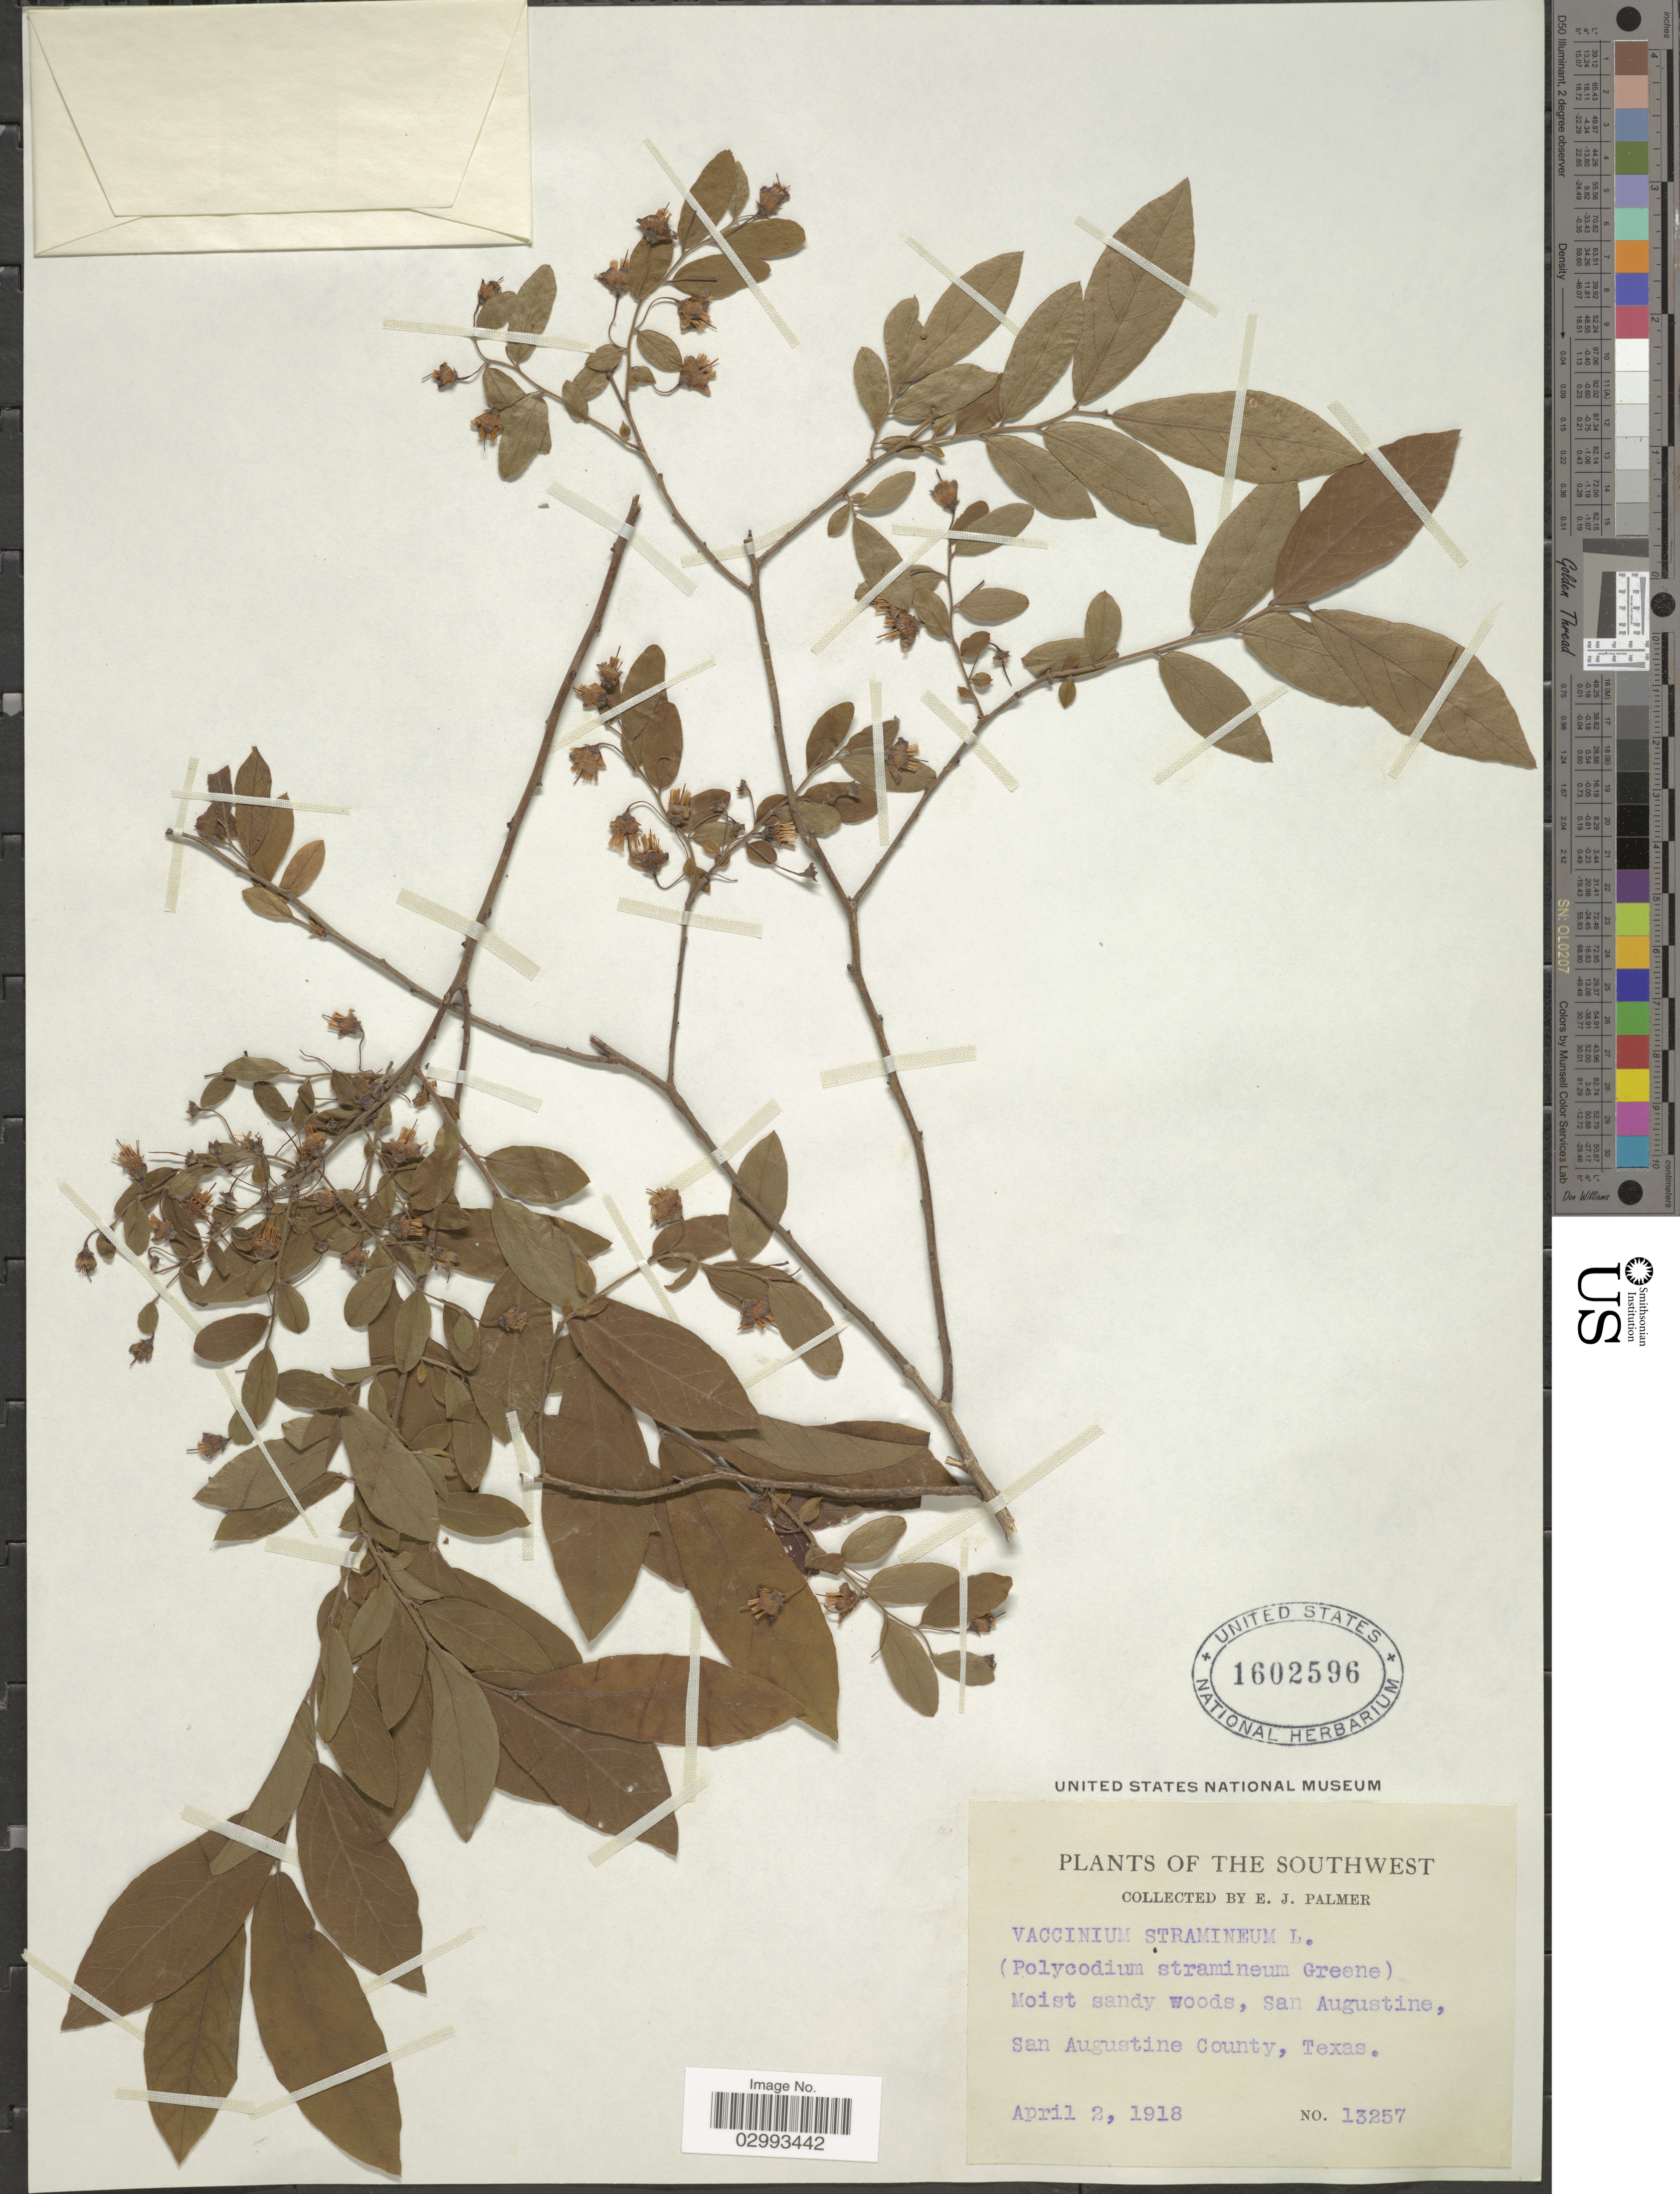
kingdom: Plantae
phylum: Tracheophyta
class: Magnoliopsida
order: Ericales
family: Ericaceae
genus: Polycodium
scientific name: Polycodium stamineum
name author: (L.) Greene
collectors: E. J. Palmer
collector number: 13257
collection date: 1918-04-02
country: United States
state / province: Texas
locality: The Southwest. Moist sandy woods, San Augustine, San Augustine County.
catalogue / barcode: US 1602596